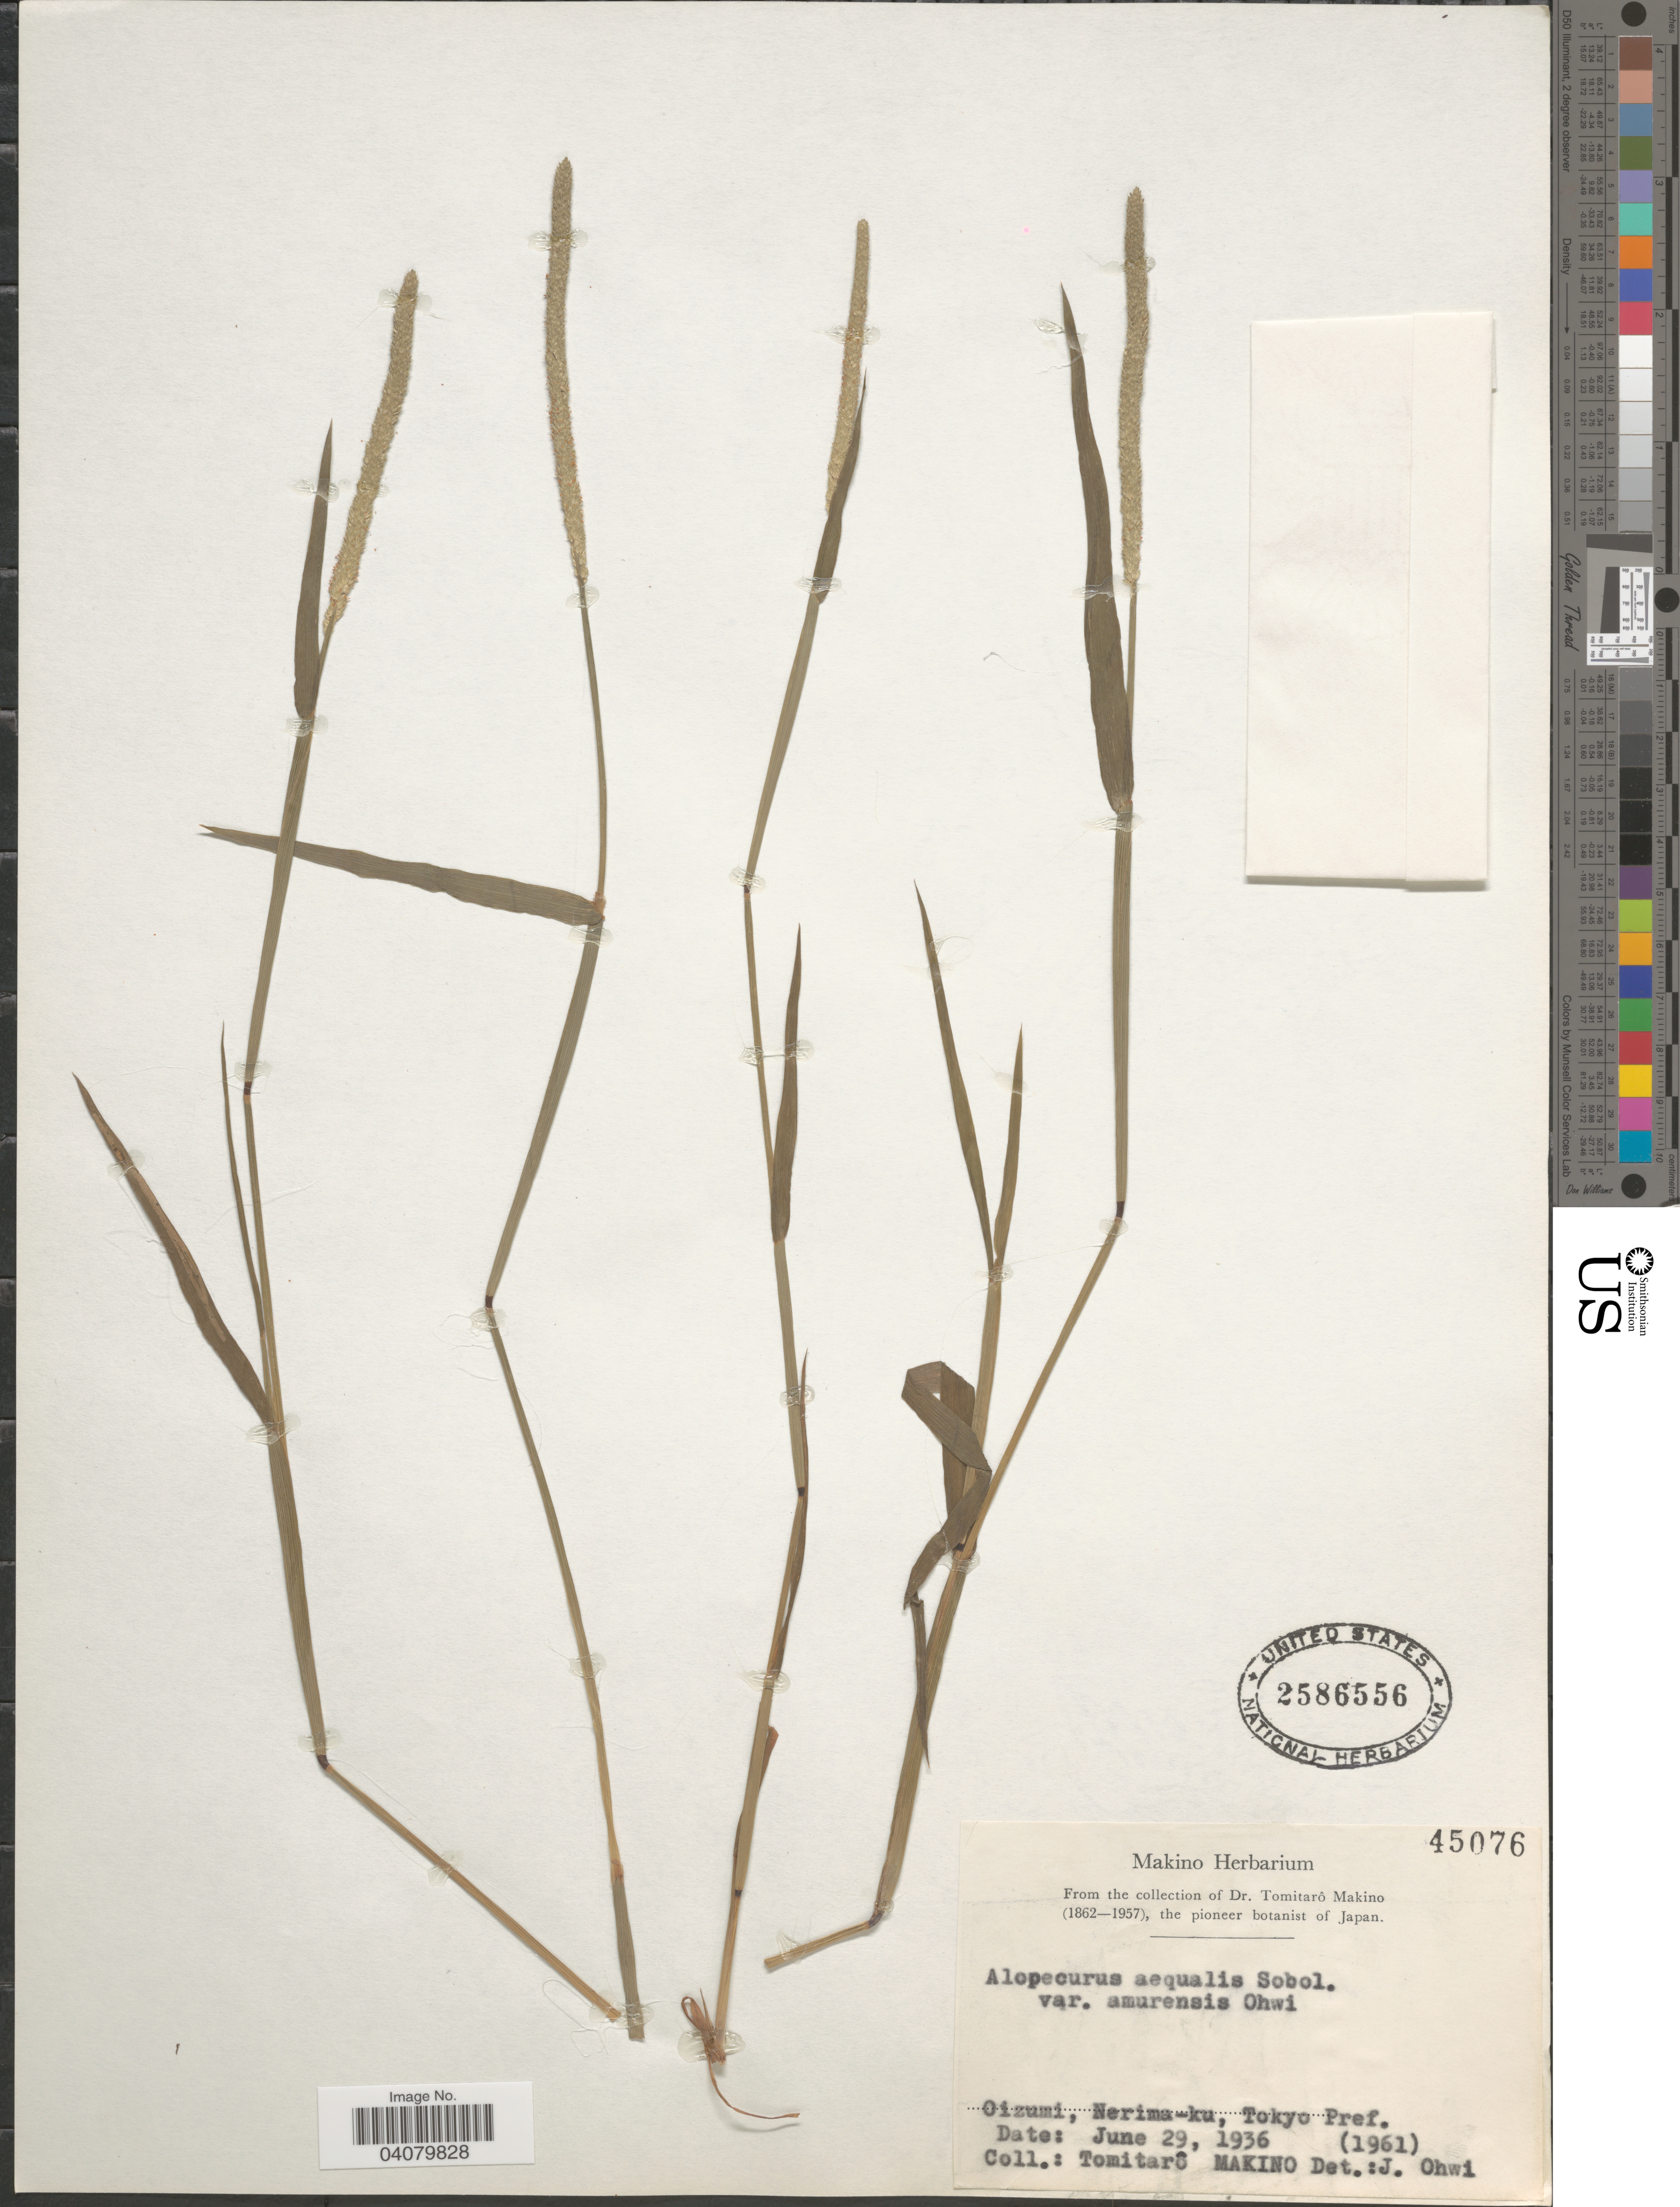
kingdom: Plantae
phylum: Tracheophyta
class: Liliopsida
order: Poales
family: Poaceae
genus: Alopecurus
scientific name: Alopecurus aequalis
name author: Sobol.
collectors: T. Makino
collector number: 45076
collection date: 1936-06-29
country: Japan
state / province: Tokyo, Federal City of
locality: Oizumi, Nerima-ku, Tokyo Pref.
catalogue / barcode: US 2586556